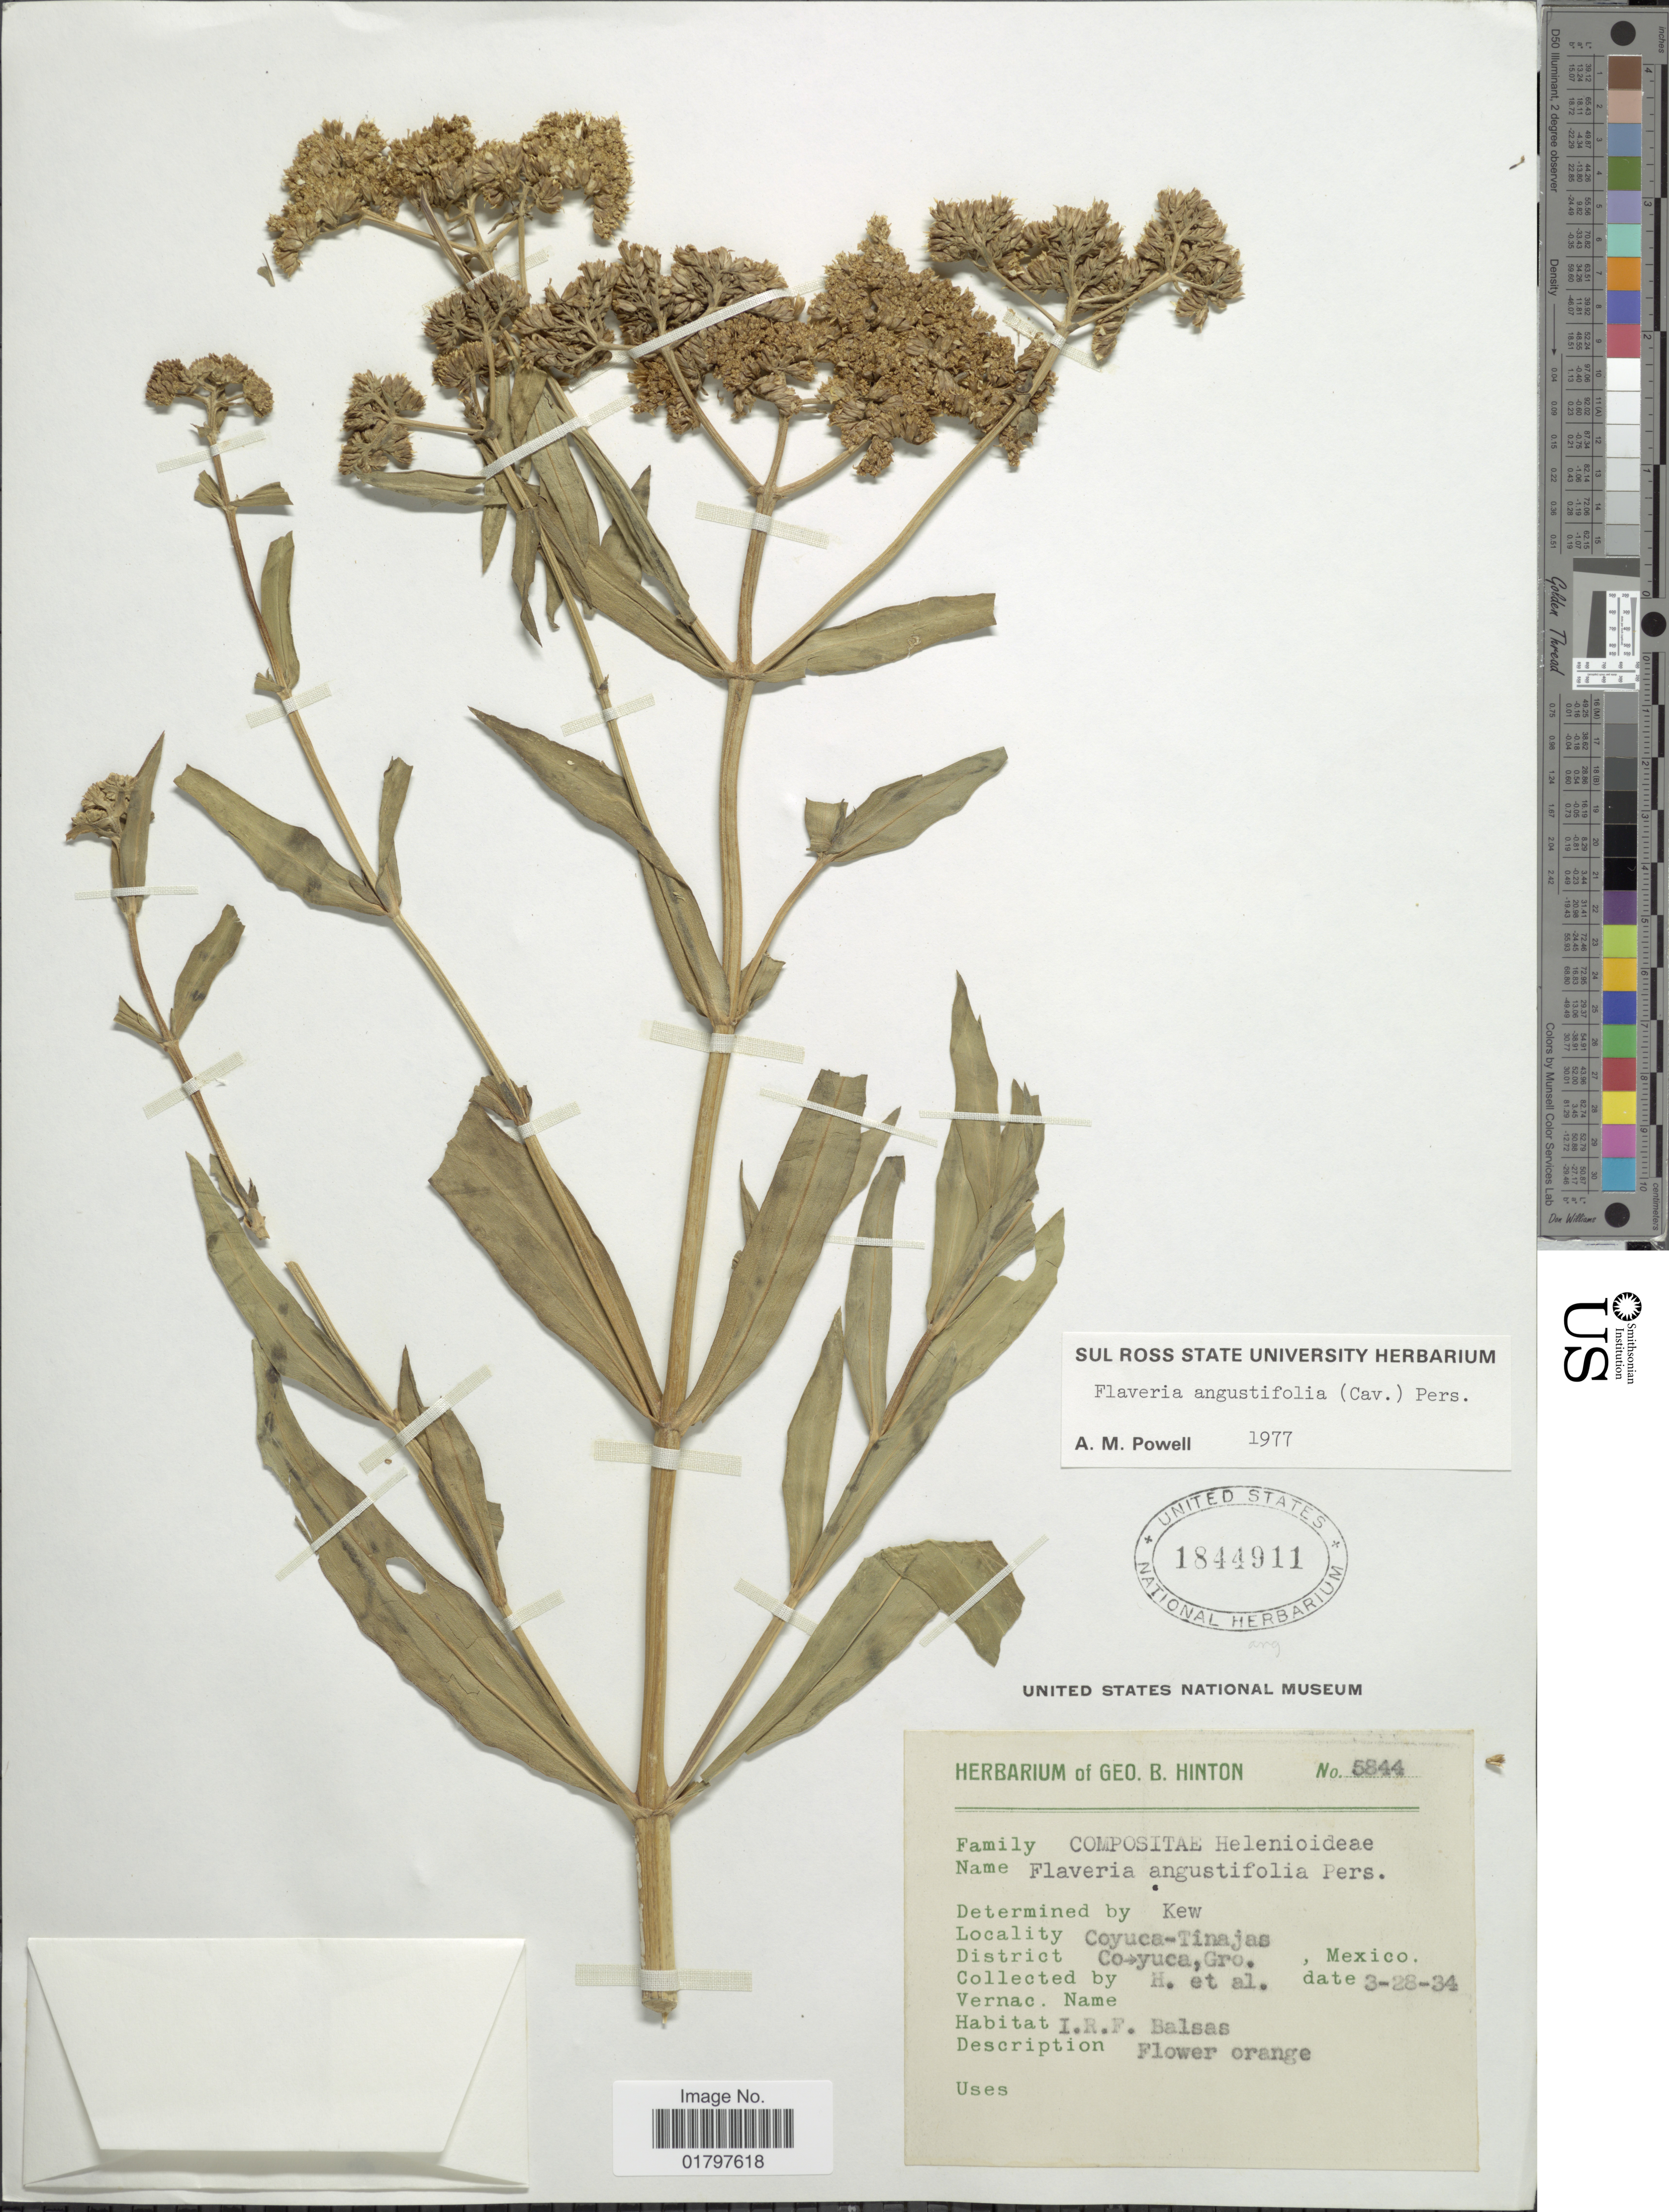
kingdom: Plantae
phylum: Tracheophyta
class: Magnoliopsida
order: Asterales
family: Asteraceae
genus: Flaveria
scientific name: Flaveria angustifolia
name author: Pers.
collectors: G. B. Hinton & et al.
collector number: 5844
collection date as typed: Transcribed d/m/y: 28/3/34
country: Mexico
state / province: Guerrero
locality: Coyuca-Tinajas. District Co->yuca, Gro., Mexico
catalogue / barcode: US 1844911